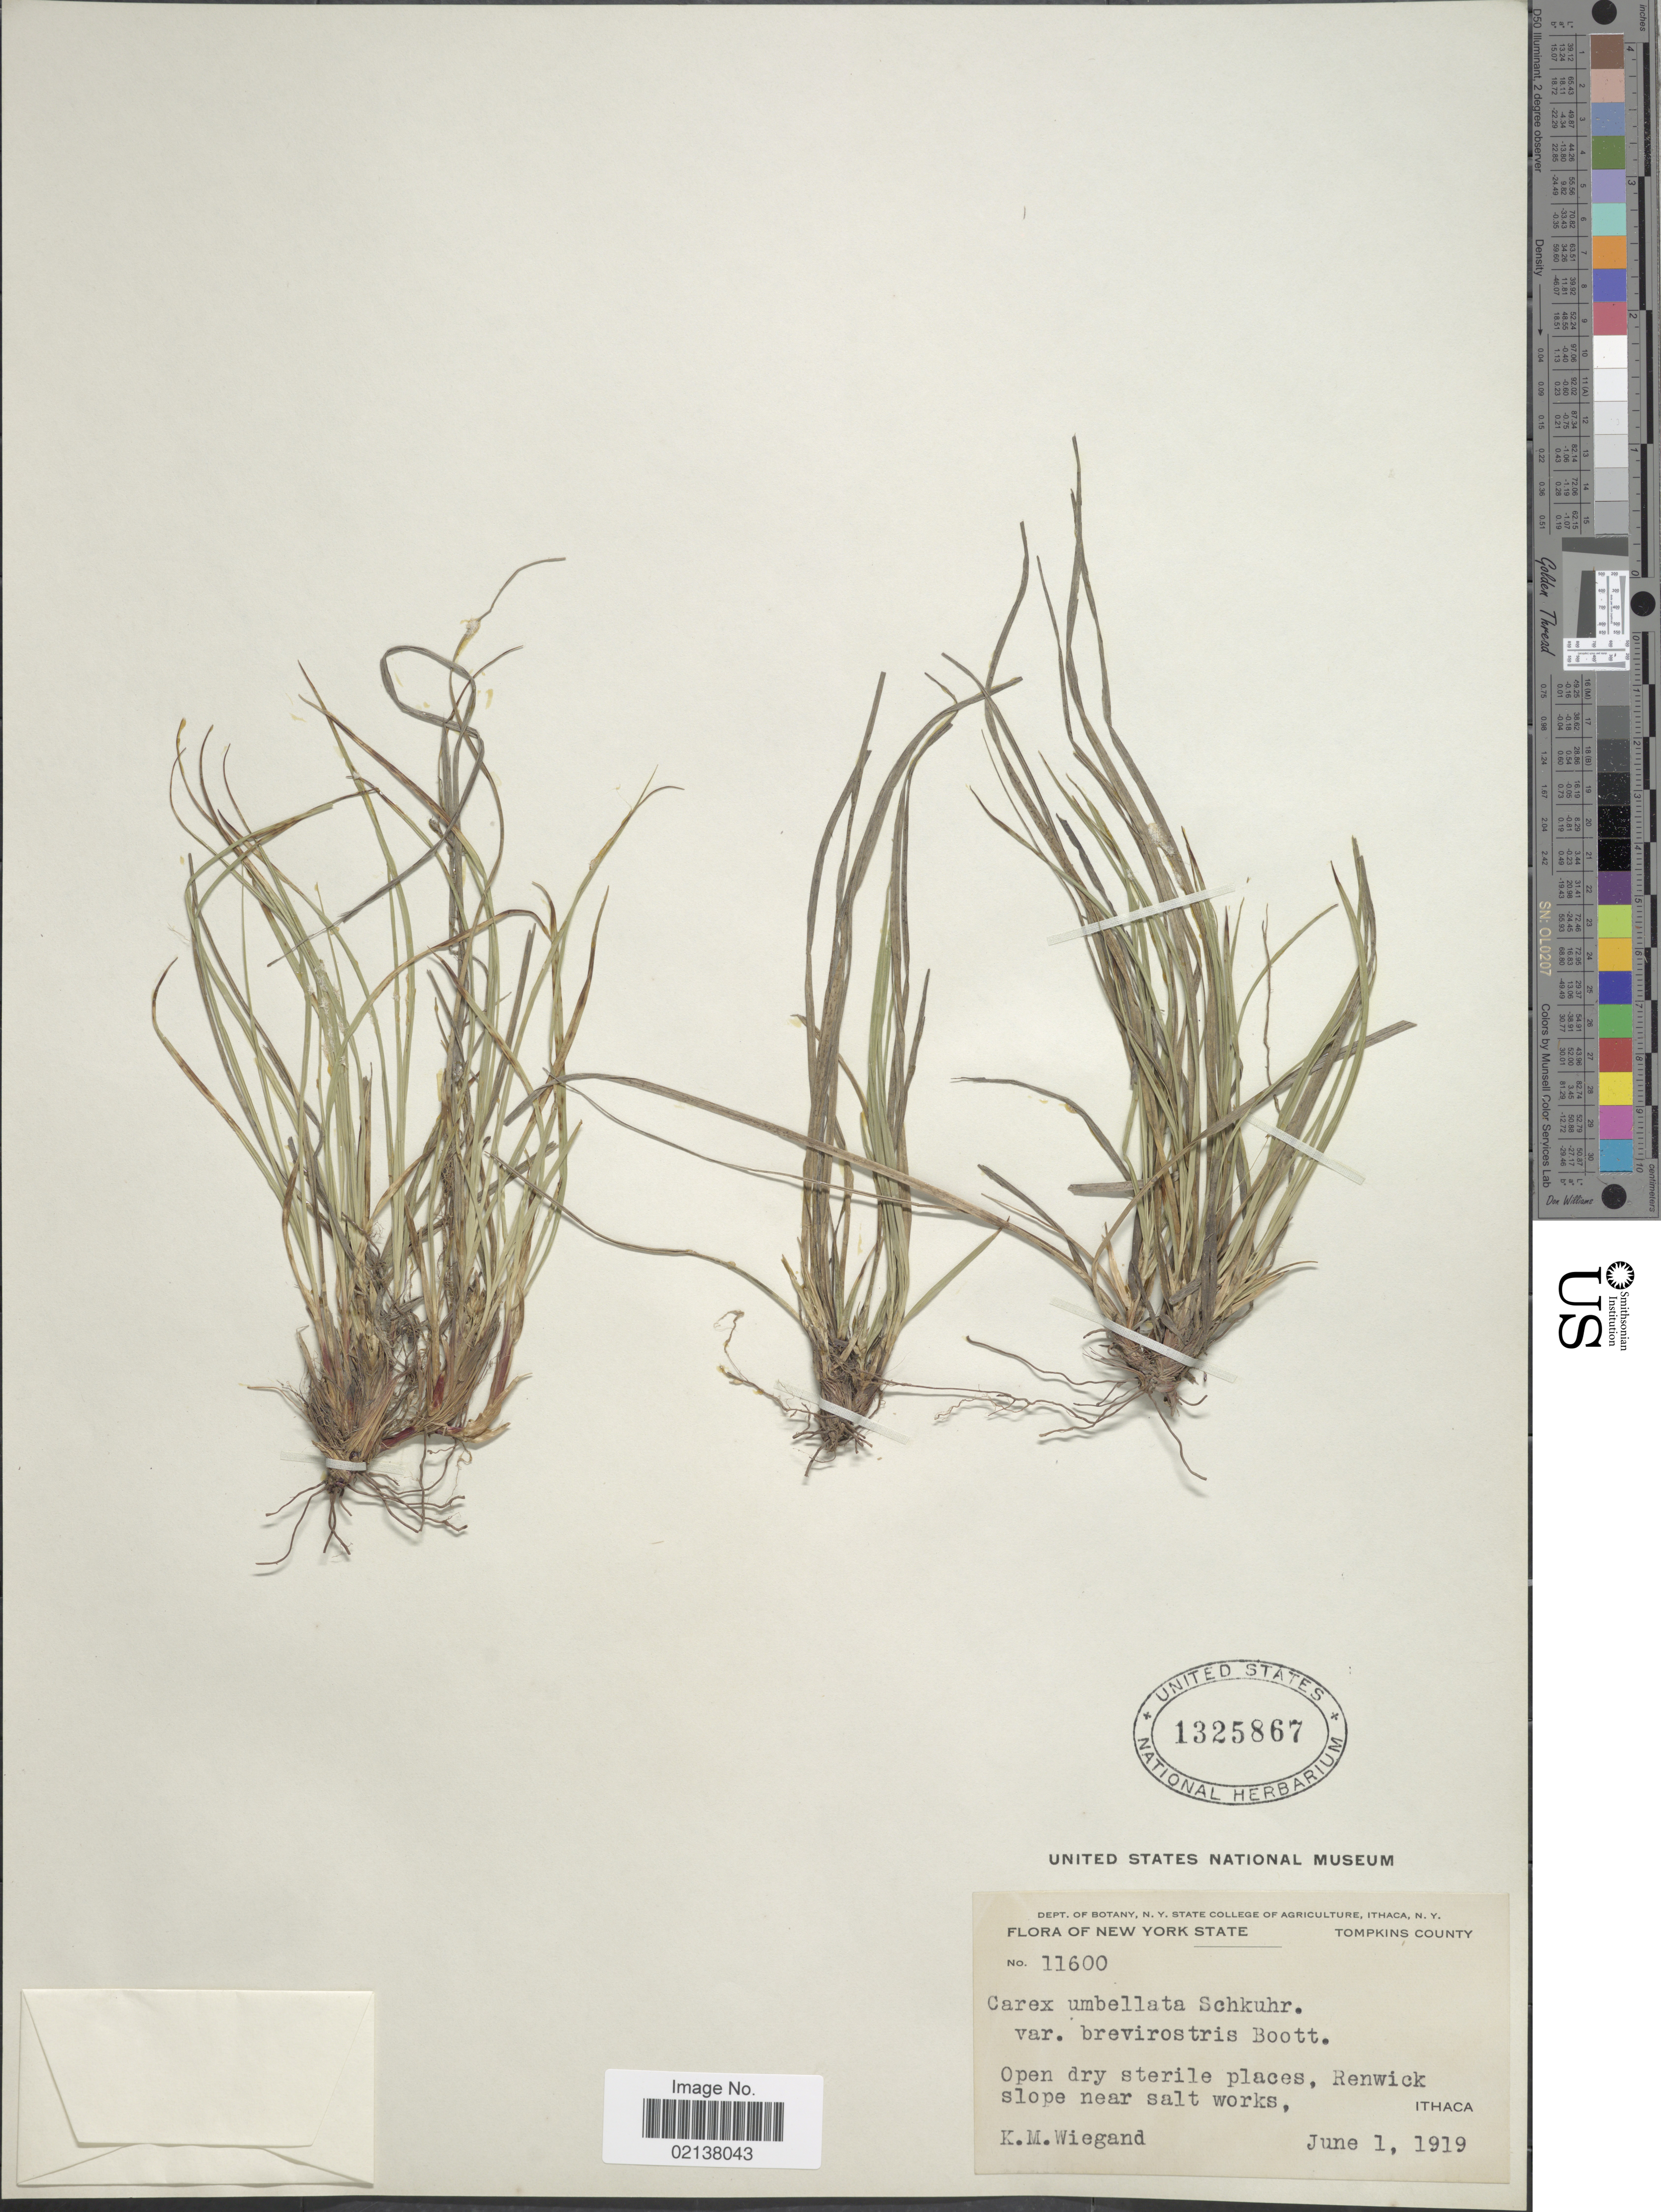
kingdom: Plantae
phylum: Tracheophyta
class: Liliopsida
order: Poales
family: Cyperaceae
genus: Carex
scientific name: Carex umbellata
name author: Schkuhr ex Willd.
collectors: K. M. Wiegand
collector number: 11600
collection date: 1919-06-01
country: United States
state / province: New York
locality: Tompkins County, Open dry sterile places, Renwick, slope near salt works, Ithaca.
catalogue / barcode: US 1325867